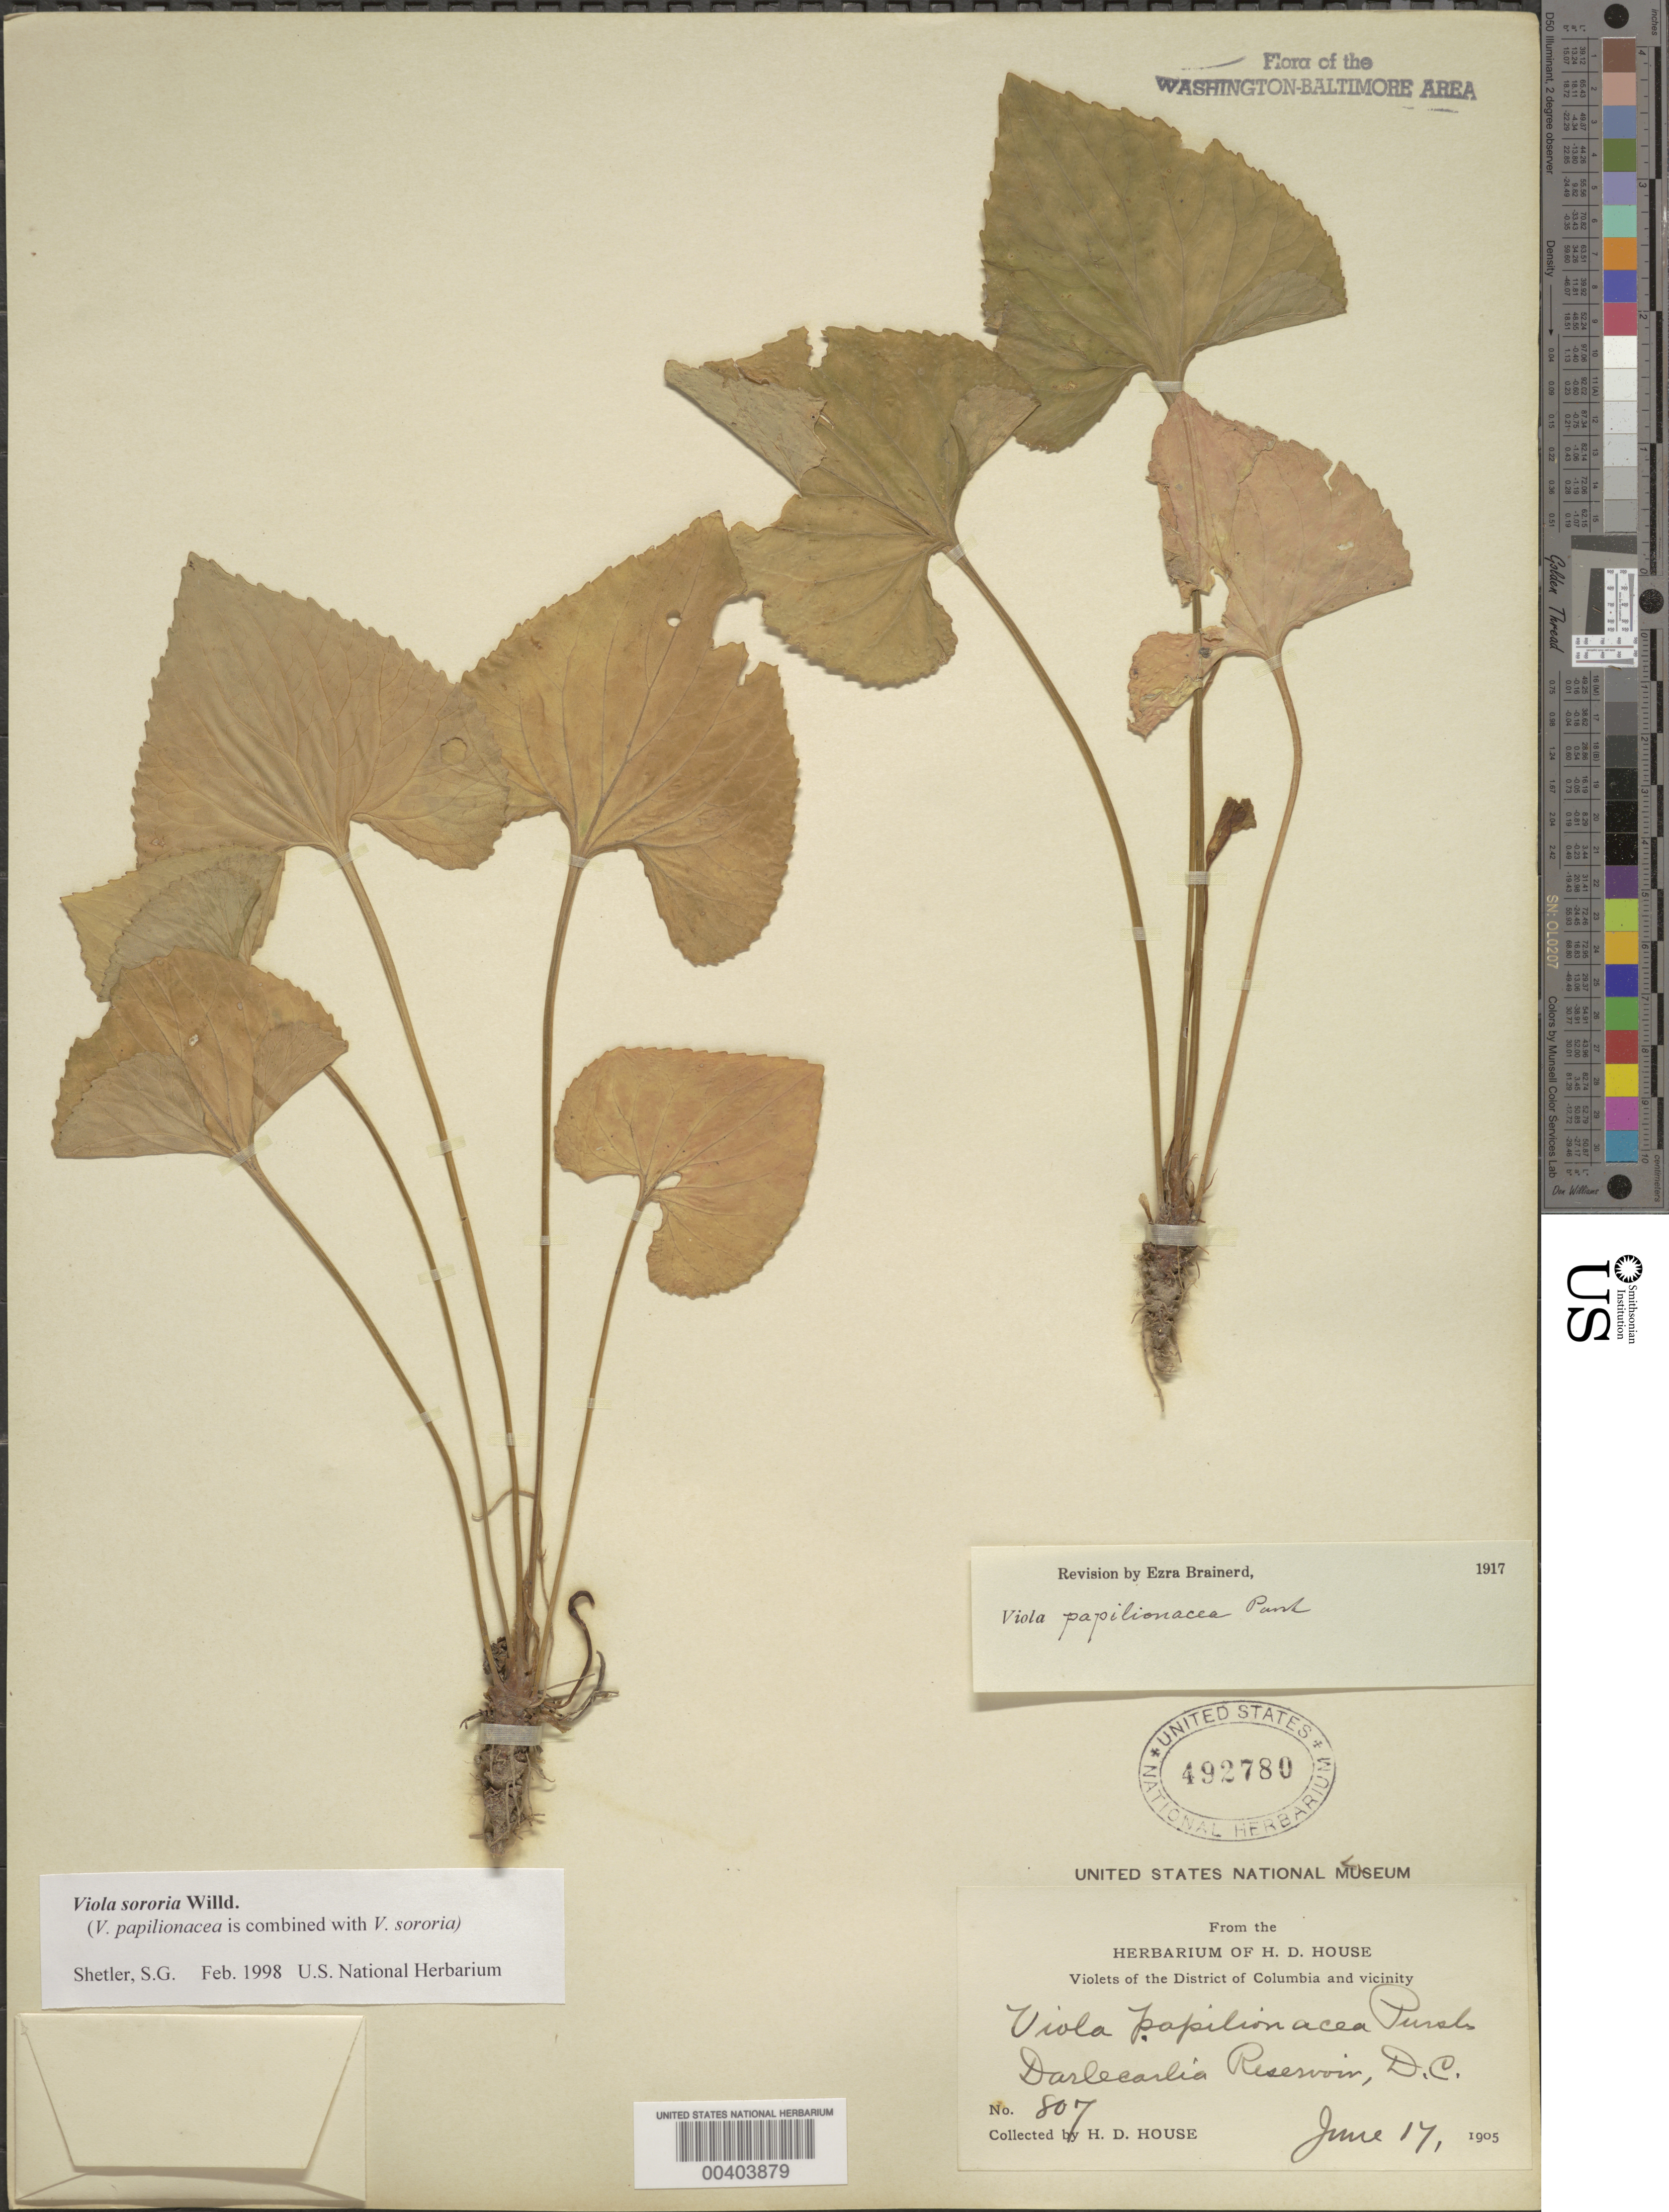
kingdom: Plantae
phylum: Tracheophyta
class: Magnoliopsida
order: Malpighiales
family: Violaceae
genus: Viola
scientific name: Viola sororia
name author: Willd.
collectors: H. D. House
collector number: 807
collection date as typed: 17 Jun 1905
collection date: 1905-06-17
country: United States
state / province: District of Columbia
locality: Dalecarlia Reservoir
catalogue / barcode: US 492780